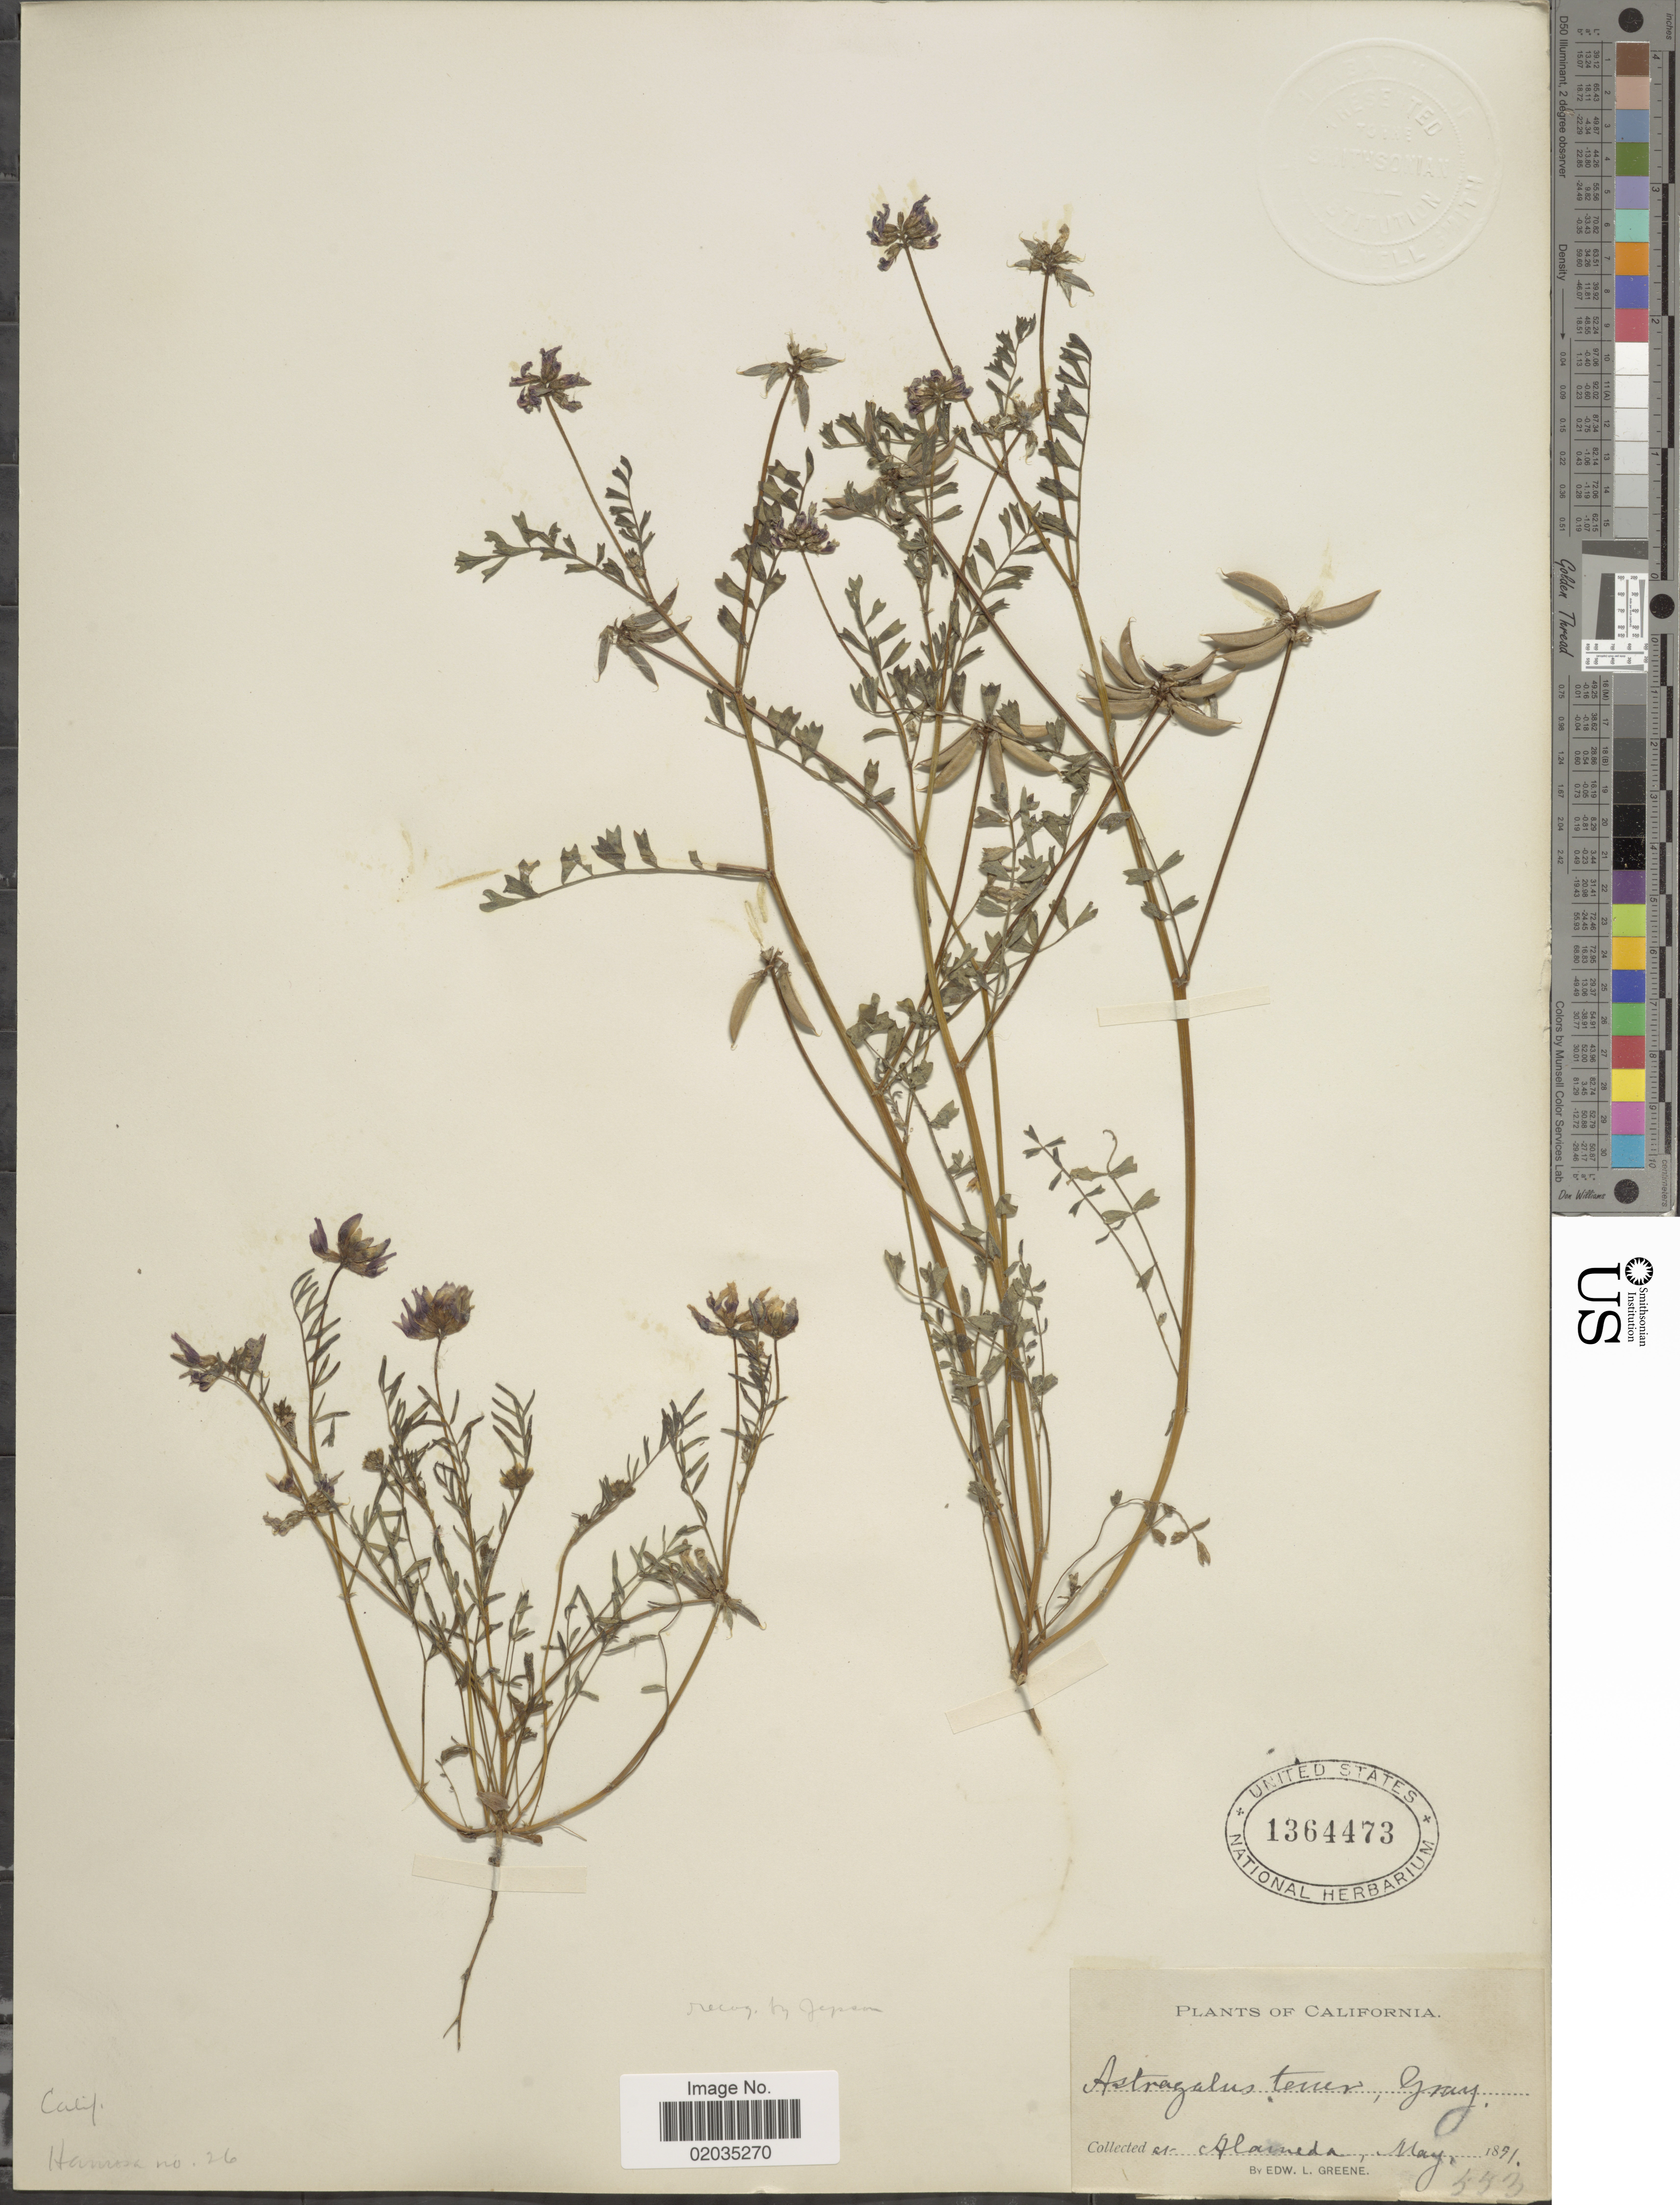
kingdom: Plantae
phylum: Tracheophyta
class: Magnoliopsida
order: Fabales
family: Fabaceae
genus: Astragalus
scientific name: Astragalus tener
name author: A. Gray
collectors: E. L. Greene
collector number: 553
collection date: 1891-05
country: United States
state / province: California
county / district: Alameda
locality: Alameda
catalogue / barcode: US 1364473